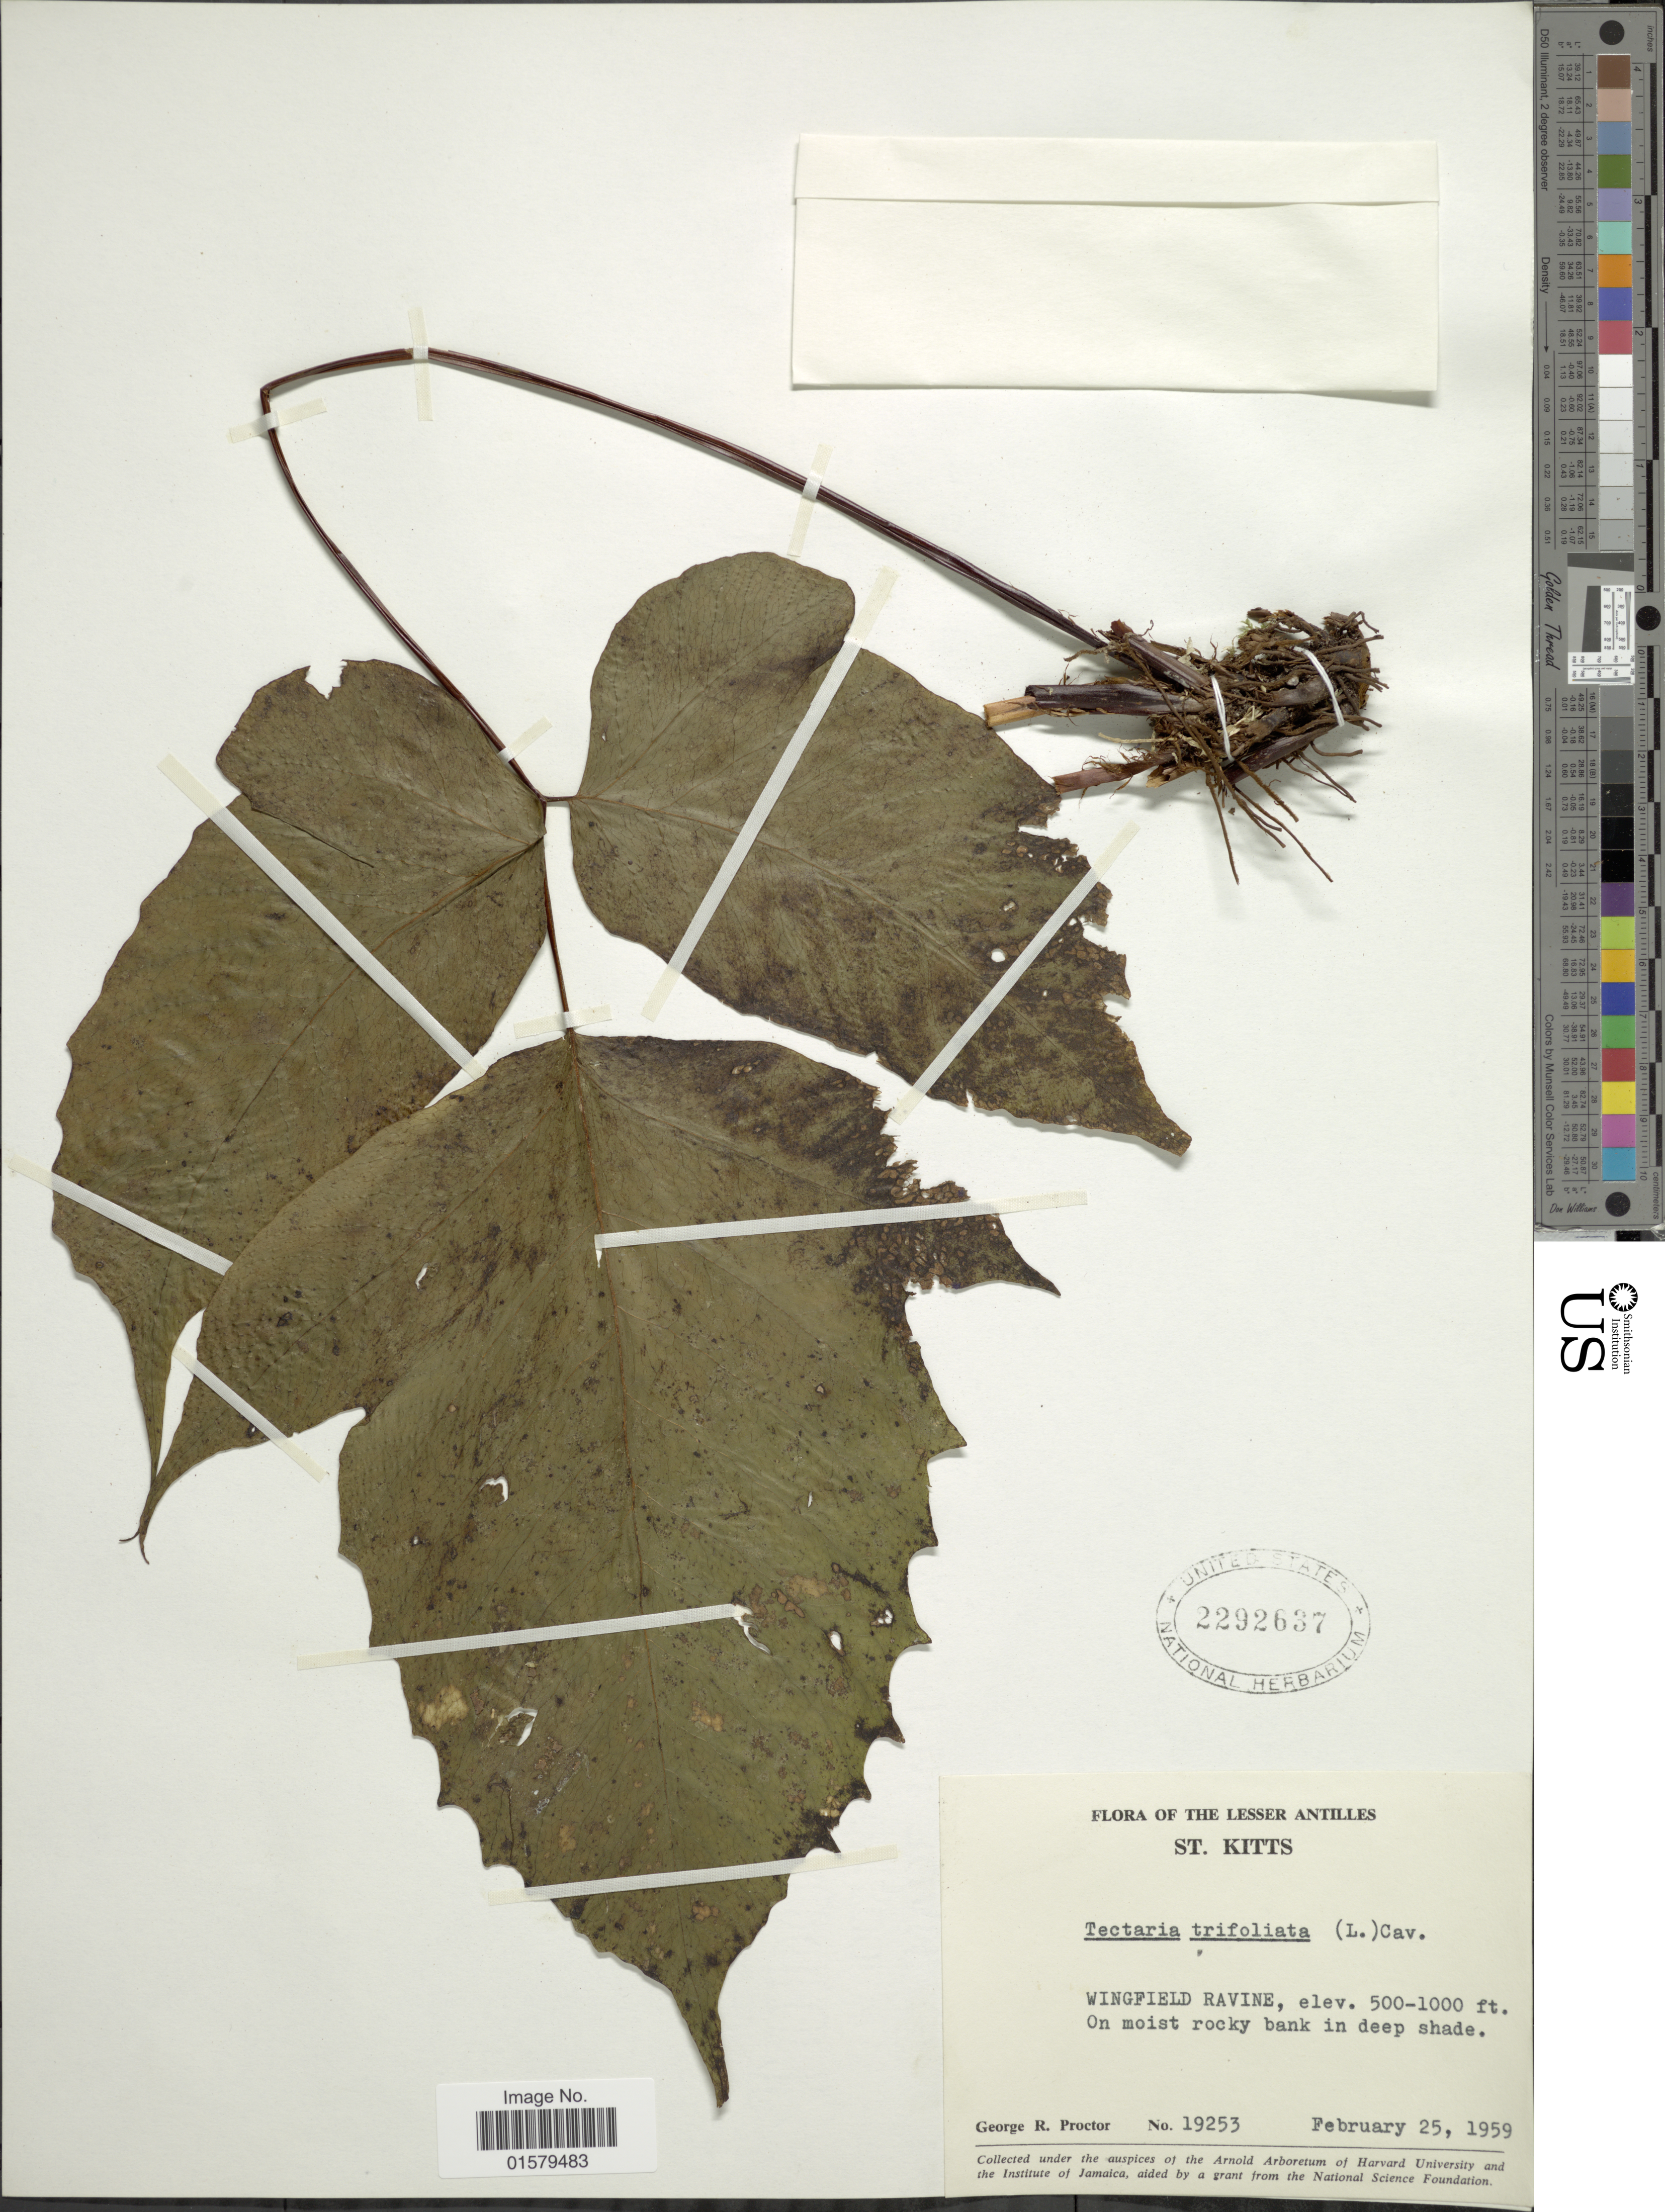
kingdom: Plantae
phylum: Tracheophyta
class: Polypodiopsida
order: Polypodiales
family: Tectariaceae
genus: Tectaria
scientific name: Tectaria trifoliata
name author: (L.) Cav.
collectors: G. R. Proctor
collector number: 19253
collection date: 1959-02-25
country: St. Christopher-Nevis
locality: The Lesser Antilles, St. Kitts, Wingfield Ravine, On moist rocky bank in deep shade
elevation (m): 152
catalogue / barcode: US 2292637